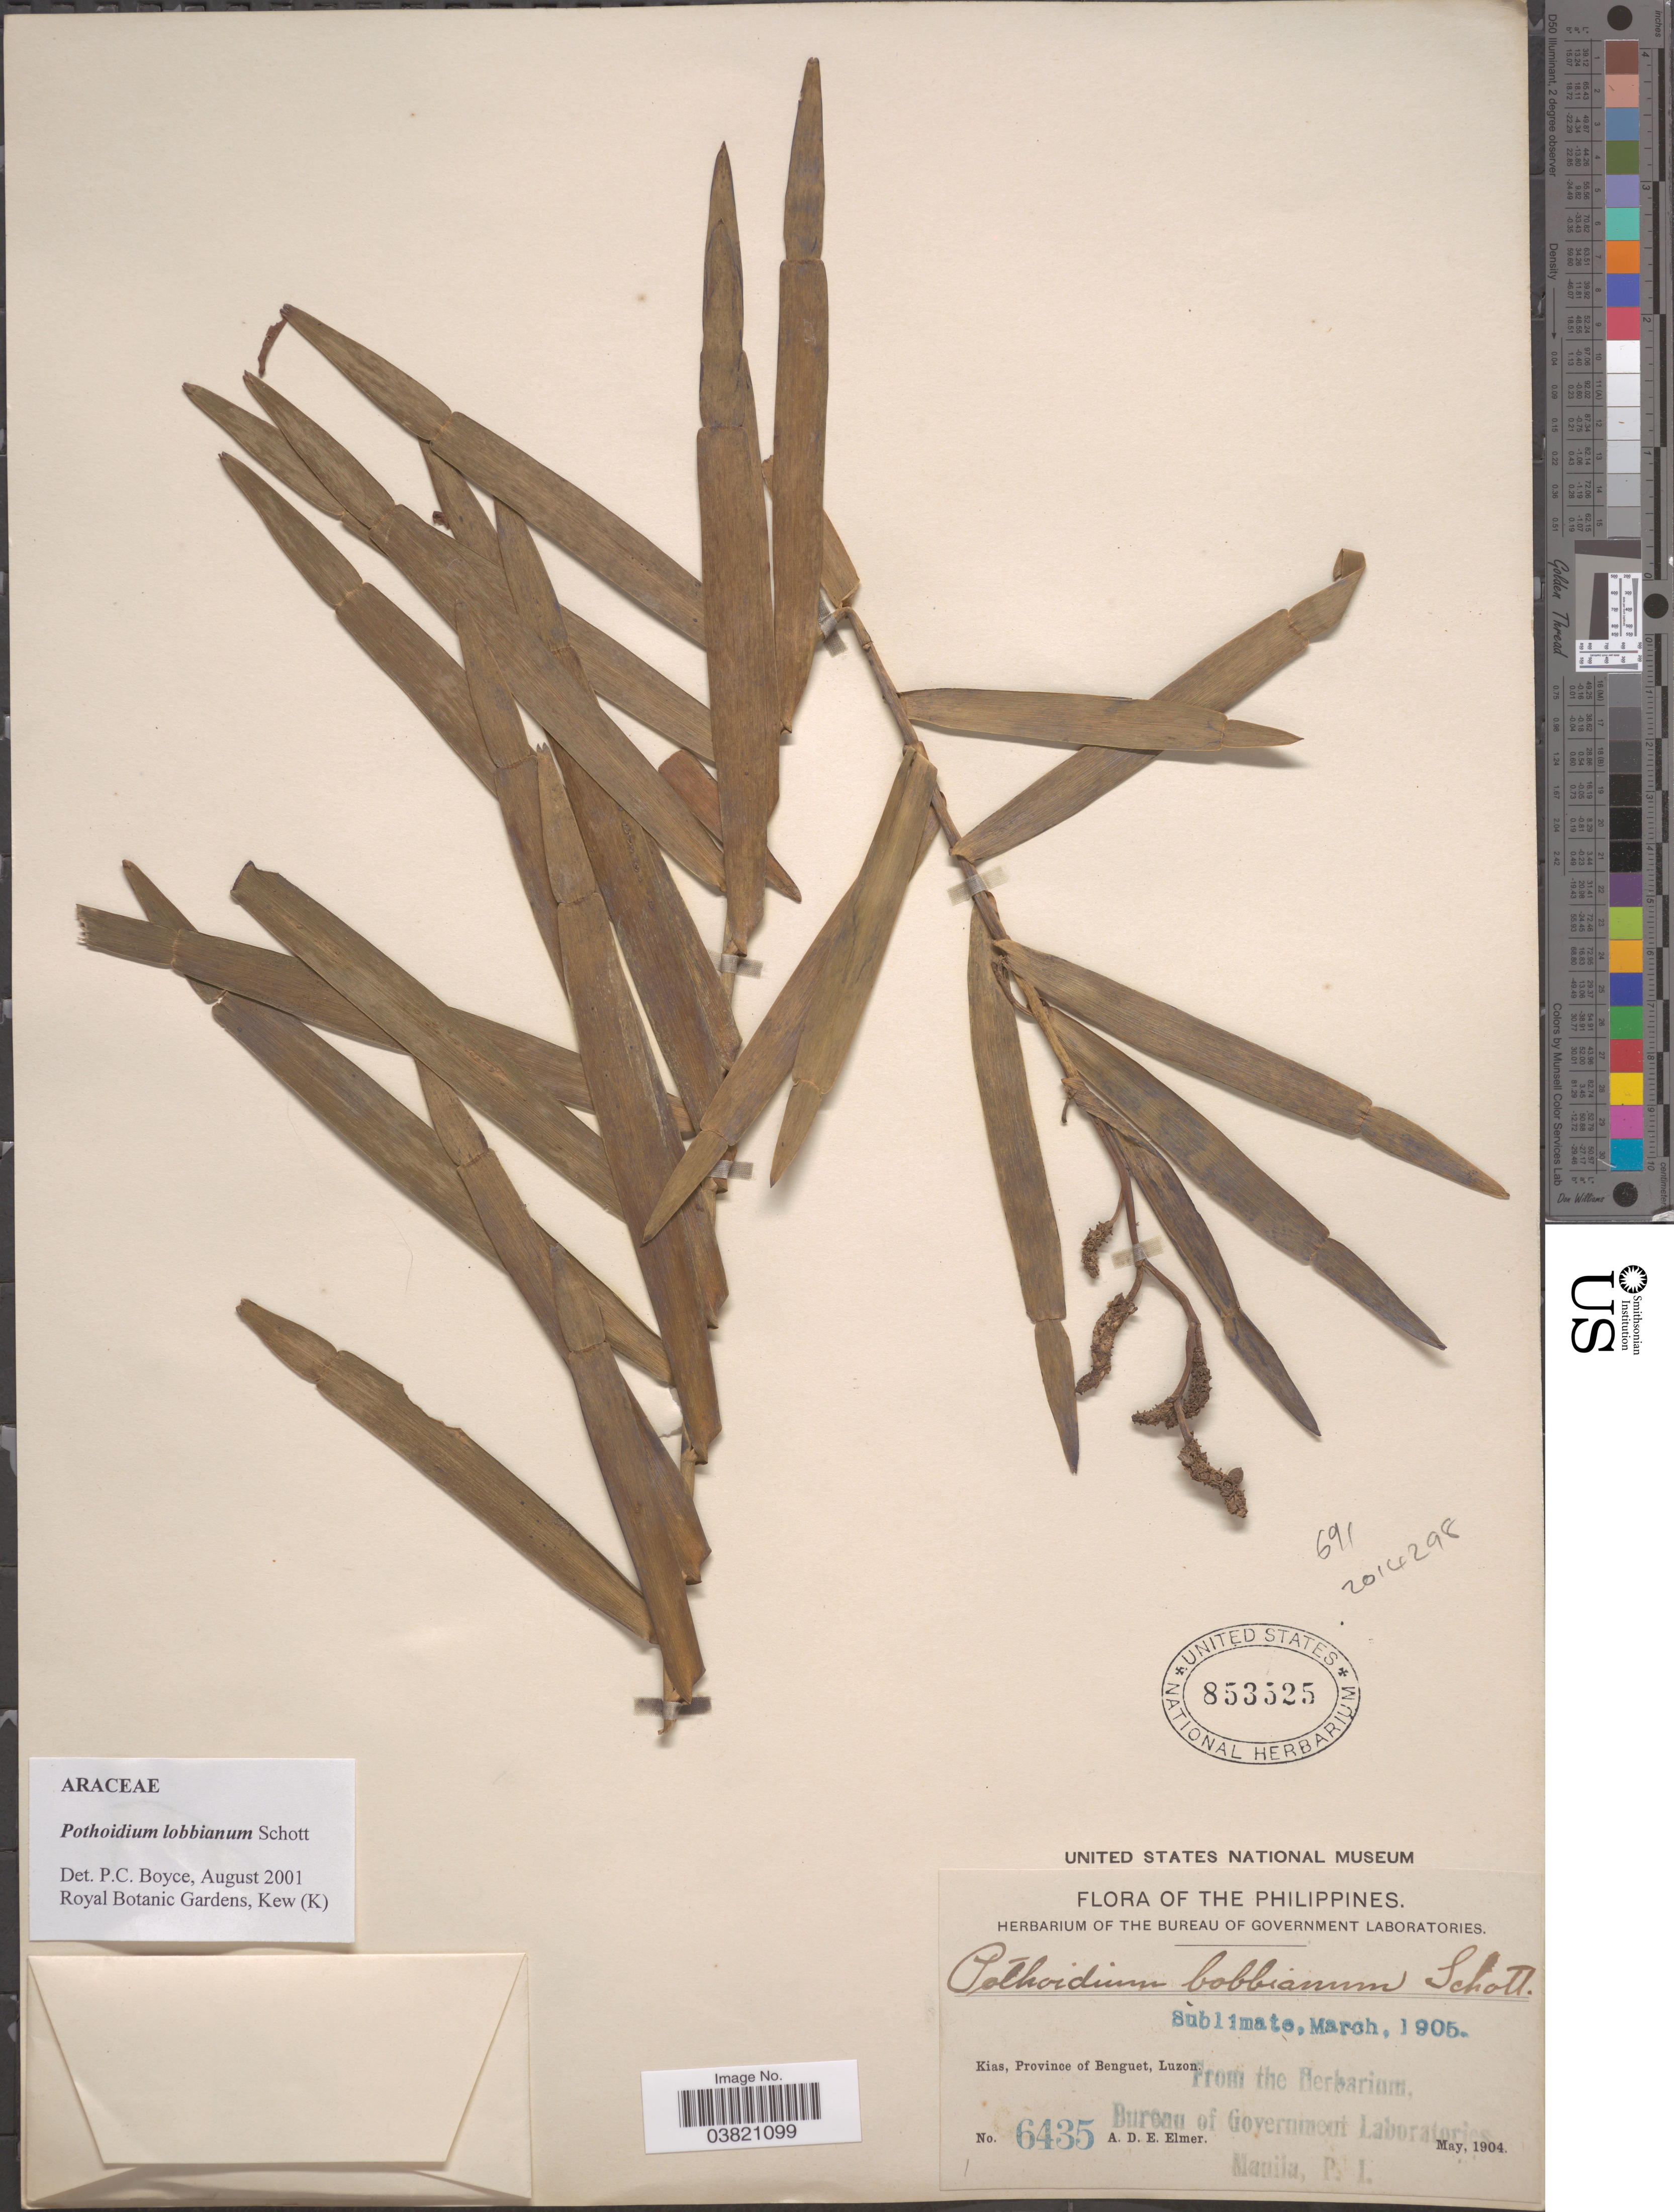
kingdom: Plantae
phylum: Tracheophyta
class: Liliopsida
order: Alismatales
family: Araceae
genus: Pothoidium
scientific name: Pothoidium lobbianum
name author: Schott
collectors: A. D. E. Elmer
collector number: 6435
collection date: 1904-05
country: Philippines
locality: Kias, Province of Benguet, Luzon.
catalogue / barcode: US 853525